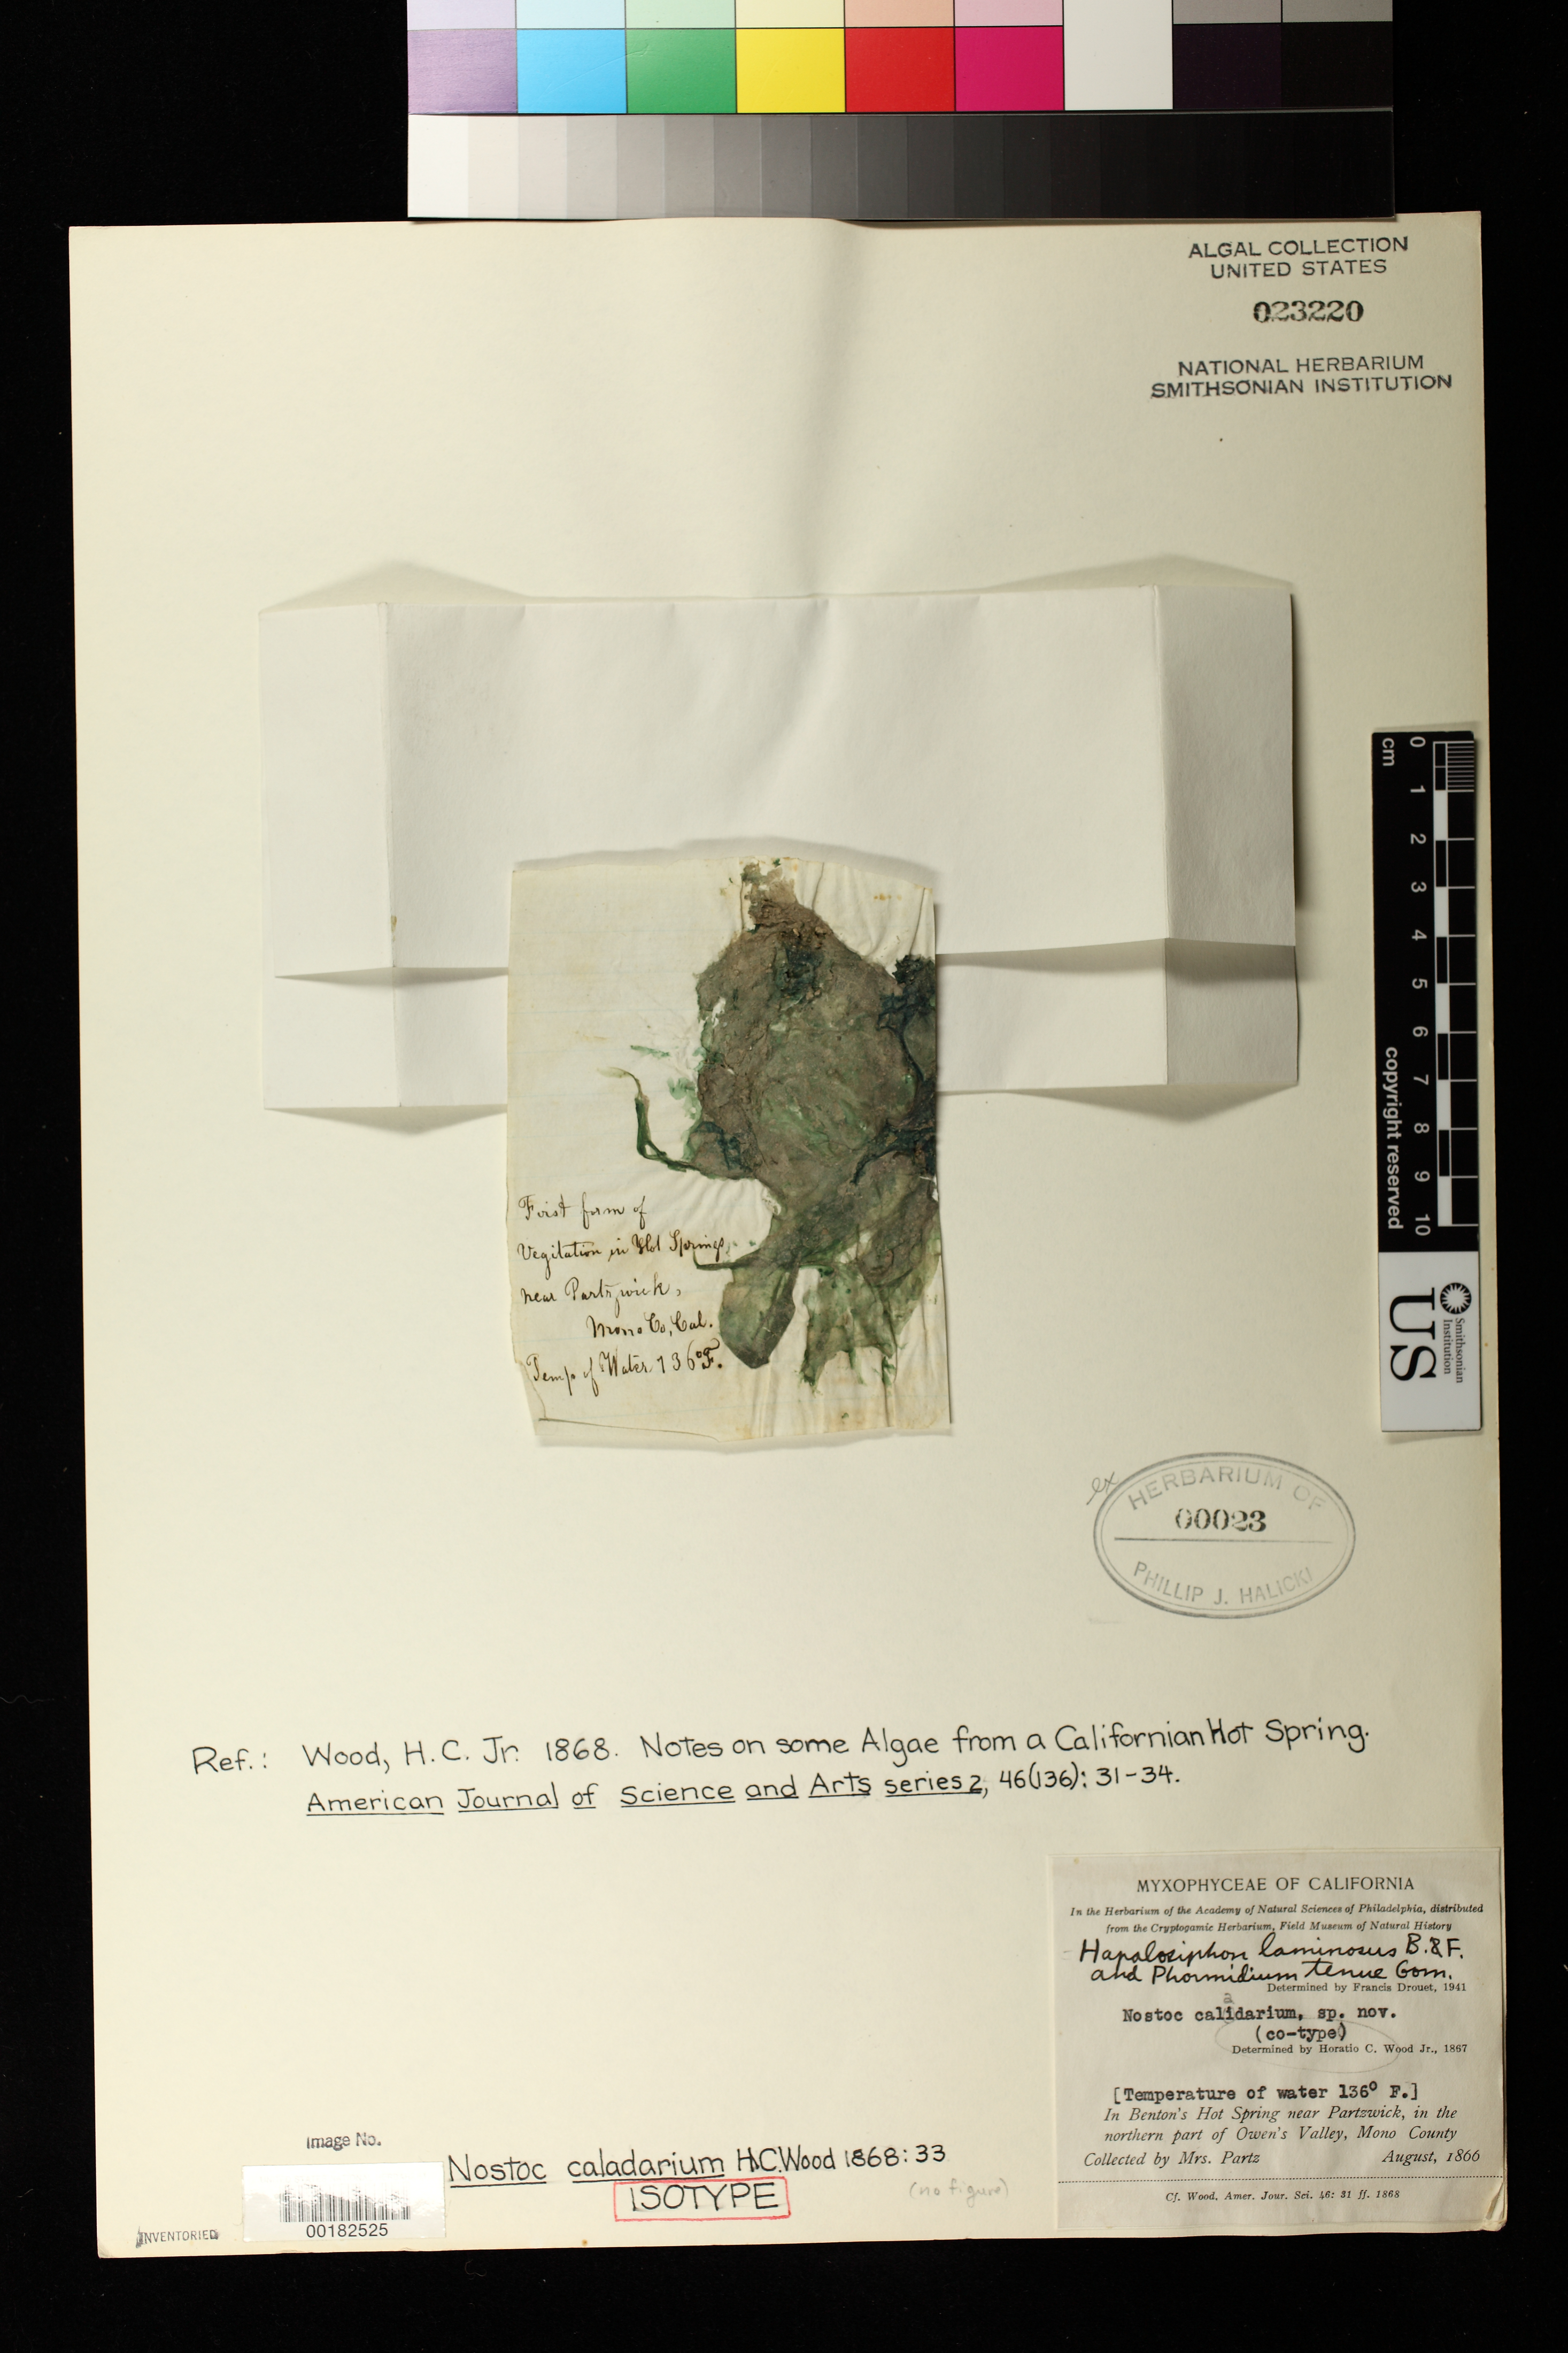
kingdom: Bacteria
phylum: Cyanobacteria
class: Cyanobacteriia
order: Cyanobacteriales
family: Nostocaceae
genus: Nostoc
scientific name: Nostoc caladarium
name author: H.C. Wood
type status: Isotype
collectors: M. Partz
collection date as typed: Aug 1866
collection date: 1866-08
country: United States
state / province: California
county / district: Mono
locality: Benton's Hot Spring, near Partzwick, northern Owen's Valley.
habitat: Water temperature 136 degrees Fahrenheit.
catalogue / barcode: US 23220